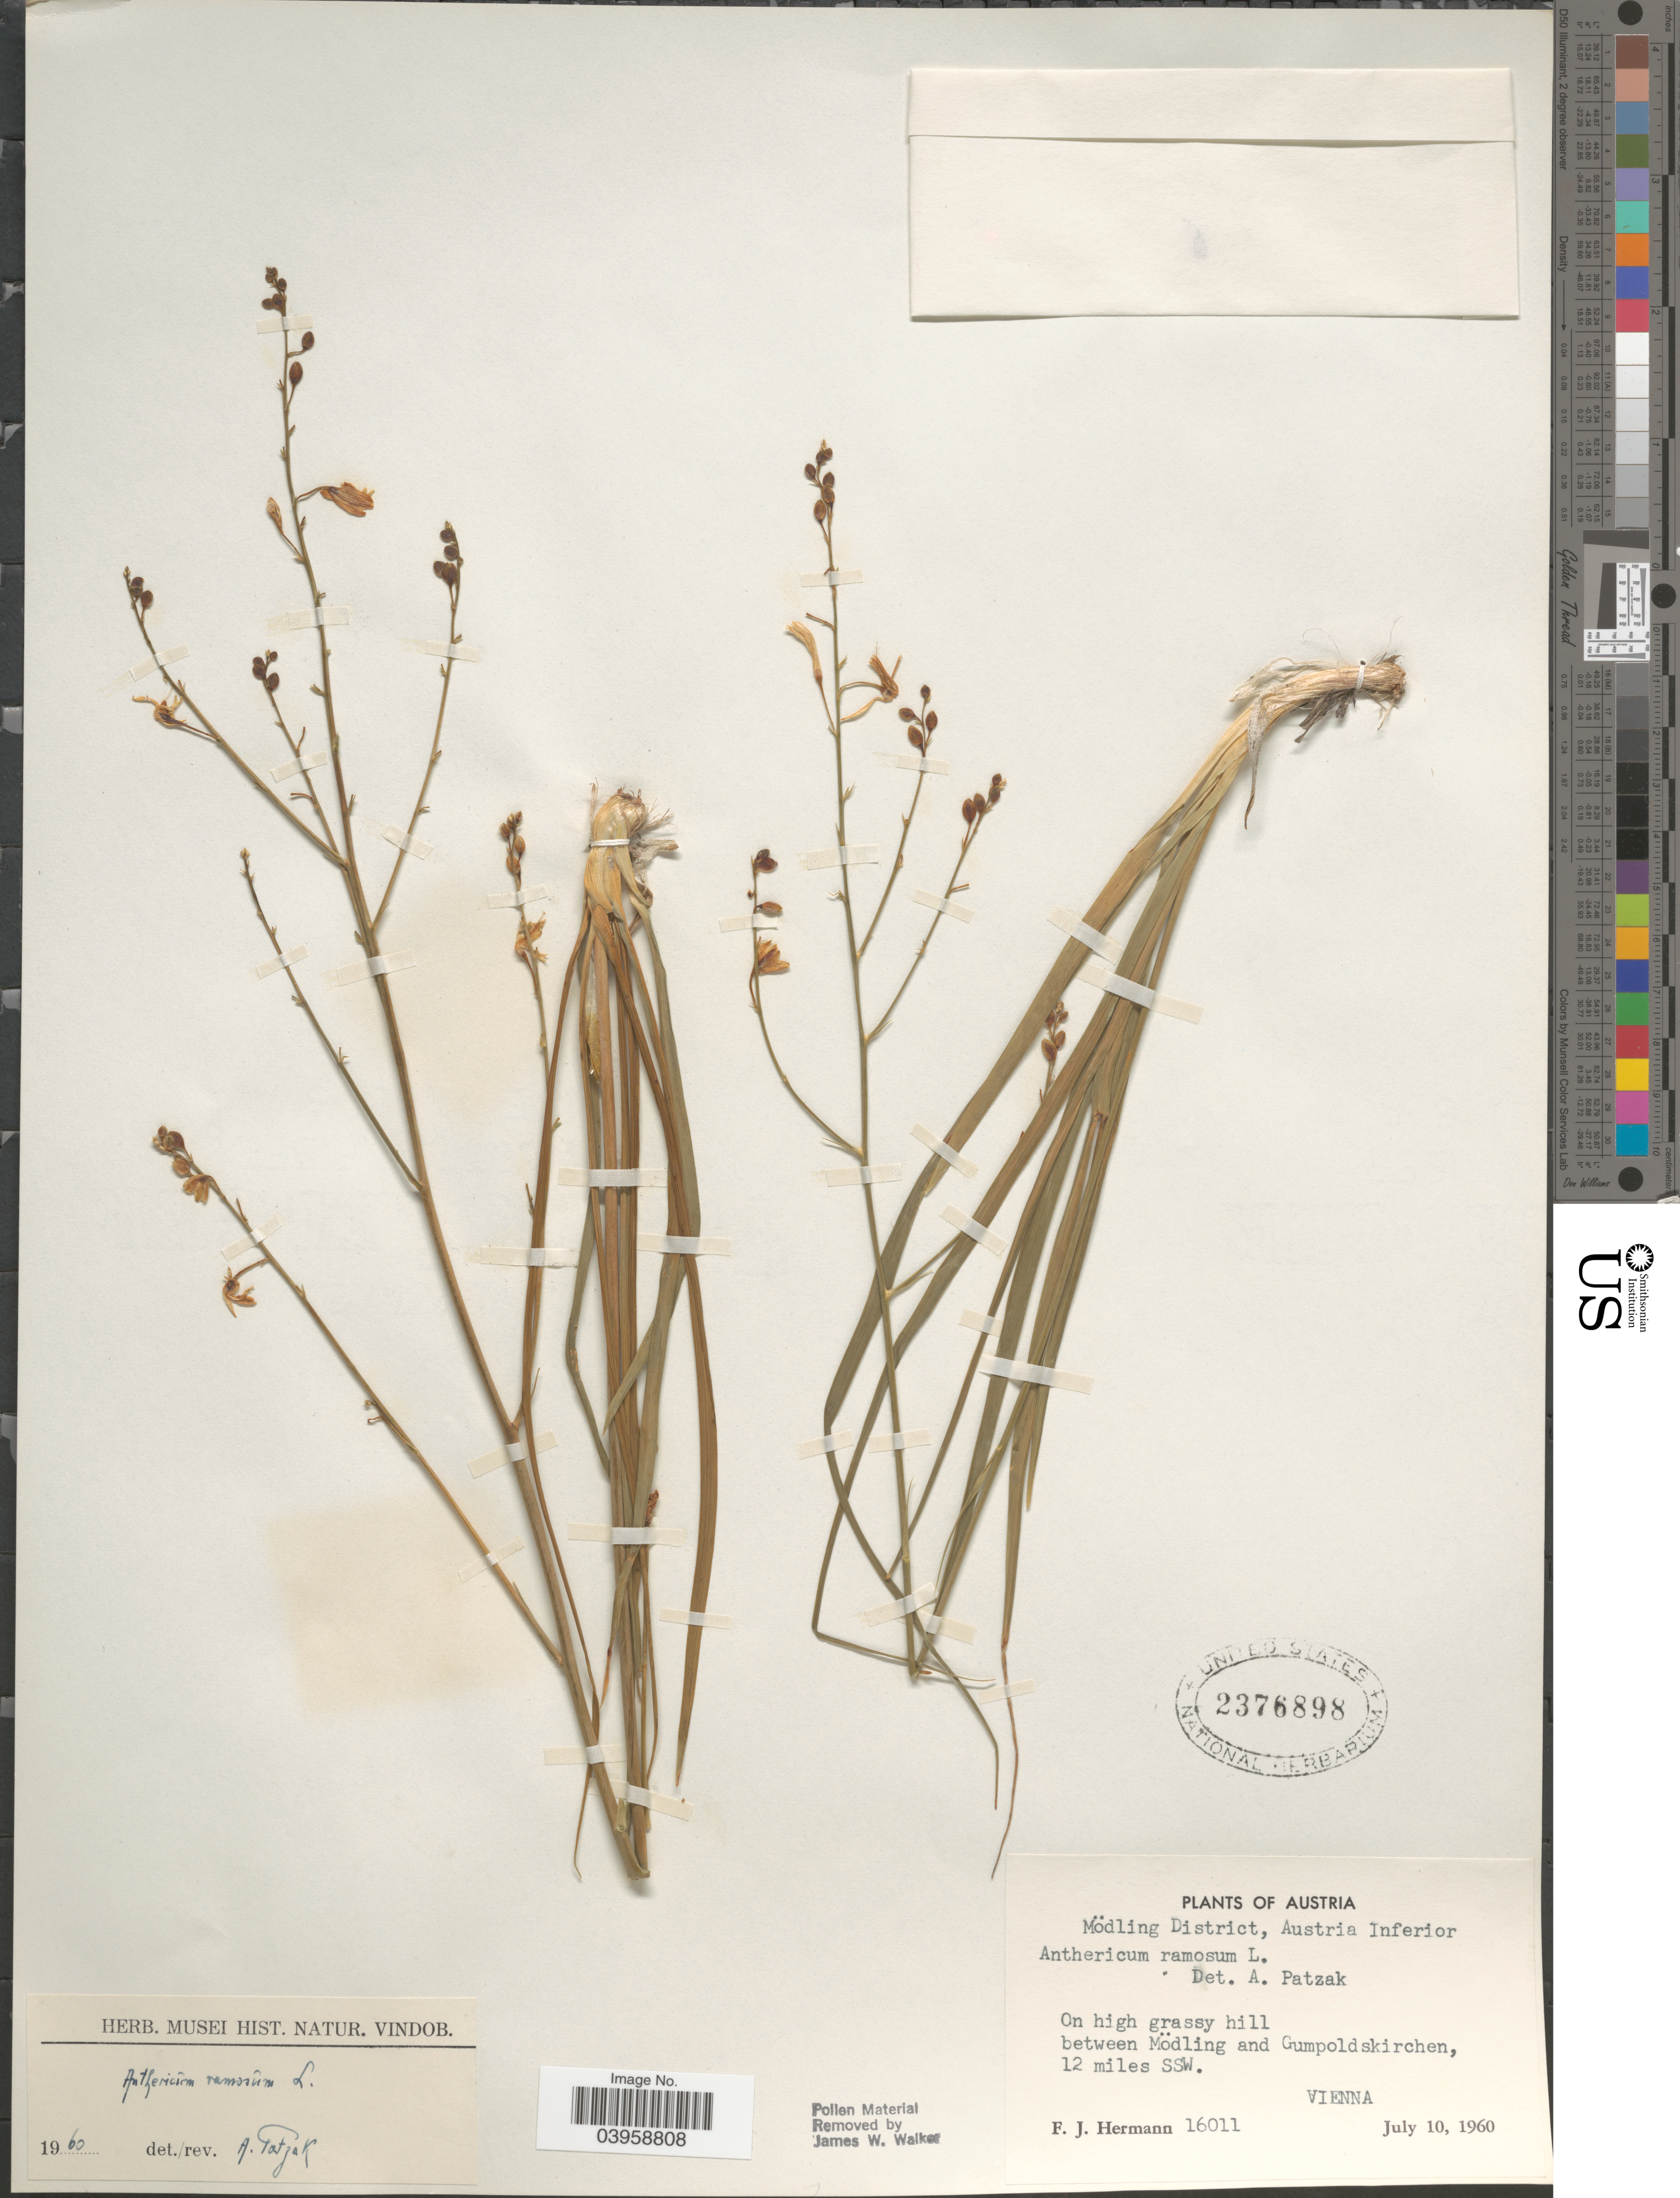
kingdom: Plantae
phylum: Tracheophyta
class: Liliopsida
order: Asparagales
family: Asparagaceae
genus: Anthericum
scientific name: Anthericum ramosum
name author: L.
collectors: F. J. Hermann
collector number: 16011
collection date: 1960-07-10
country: Austria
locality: Mödling District, Austria Inferior. On high grassy hill between Mödling and Gumpoldskirchen, 12 miles SSW. Vienna.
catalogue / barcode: US 2376898